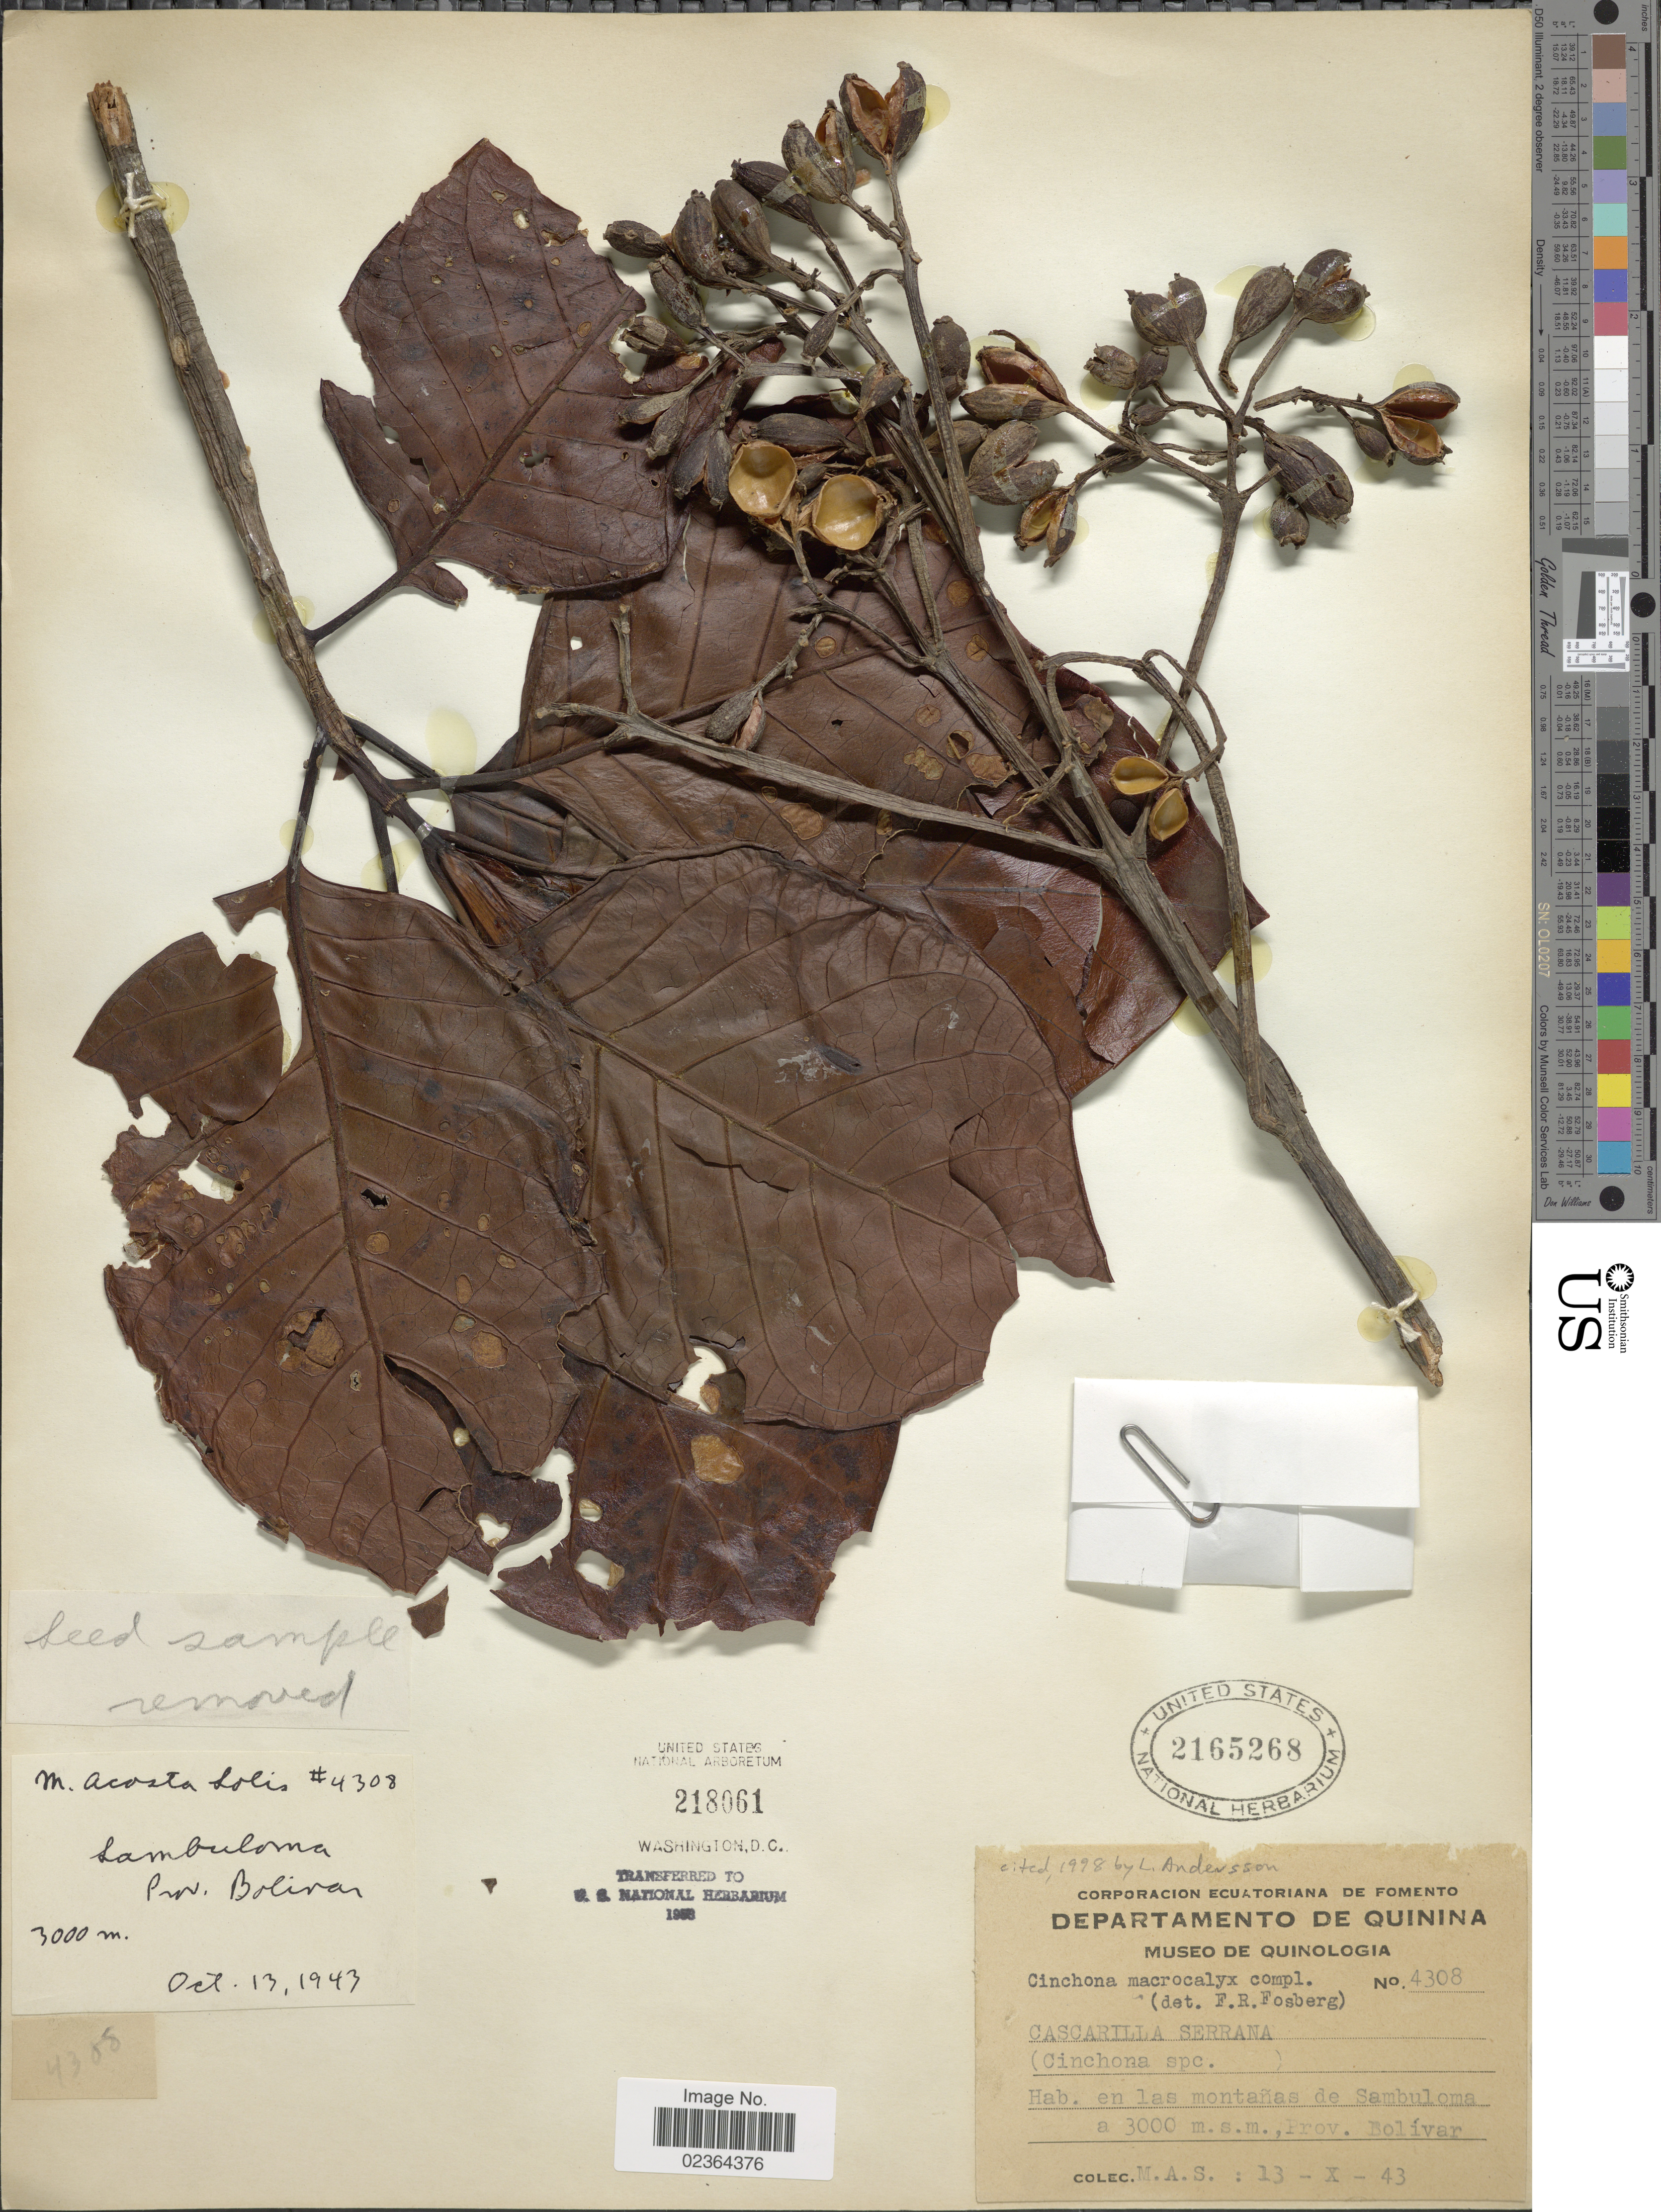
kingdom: Plantae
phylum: Tracheophyta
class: Magnoliopsida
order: Gentianales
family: Rubiaceae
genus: Cinchona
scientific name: Cinchona macrocalyx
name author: Pav. ex DC.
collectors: M. A. S.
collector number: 4308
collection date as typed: Transcribed d/m/y: 13/10/43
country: Ecuador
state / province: Bolívar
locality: en las montanas de Sambuloma, Prov. Bolivar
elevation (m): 3000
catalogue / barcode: US 2165268